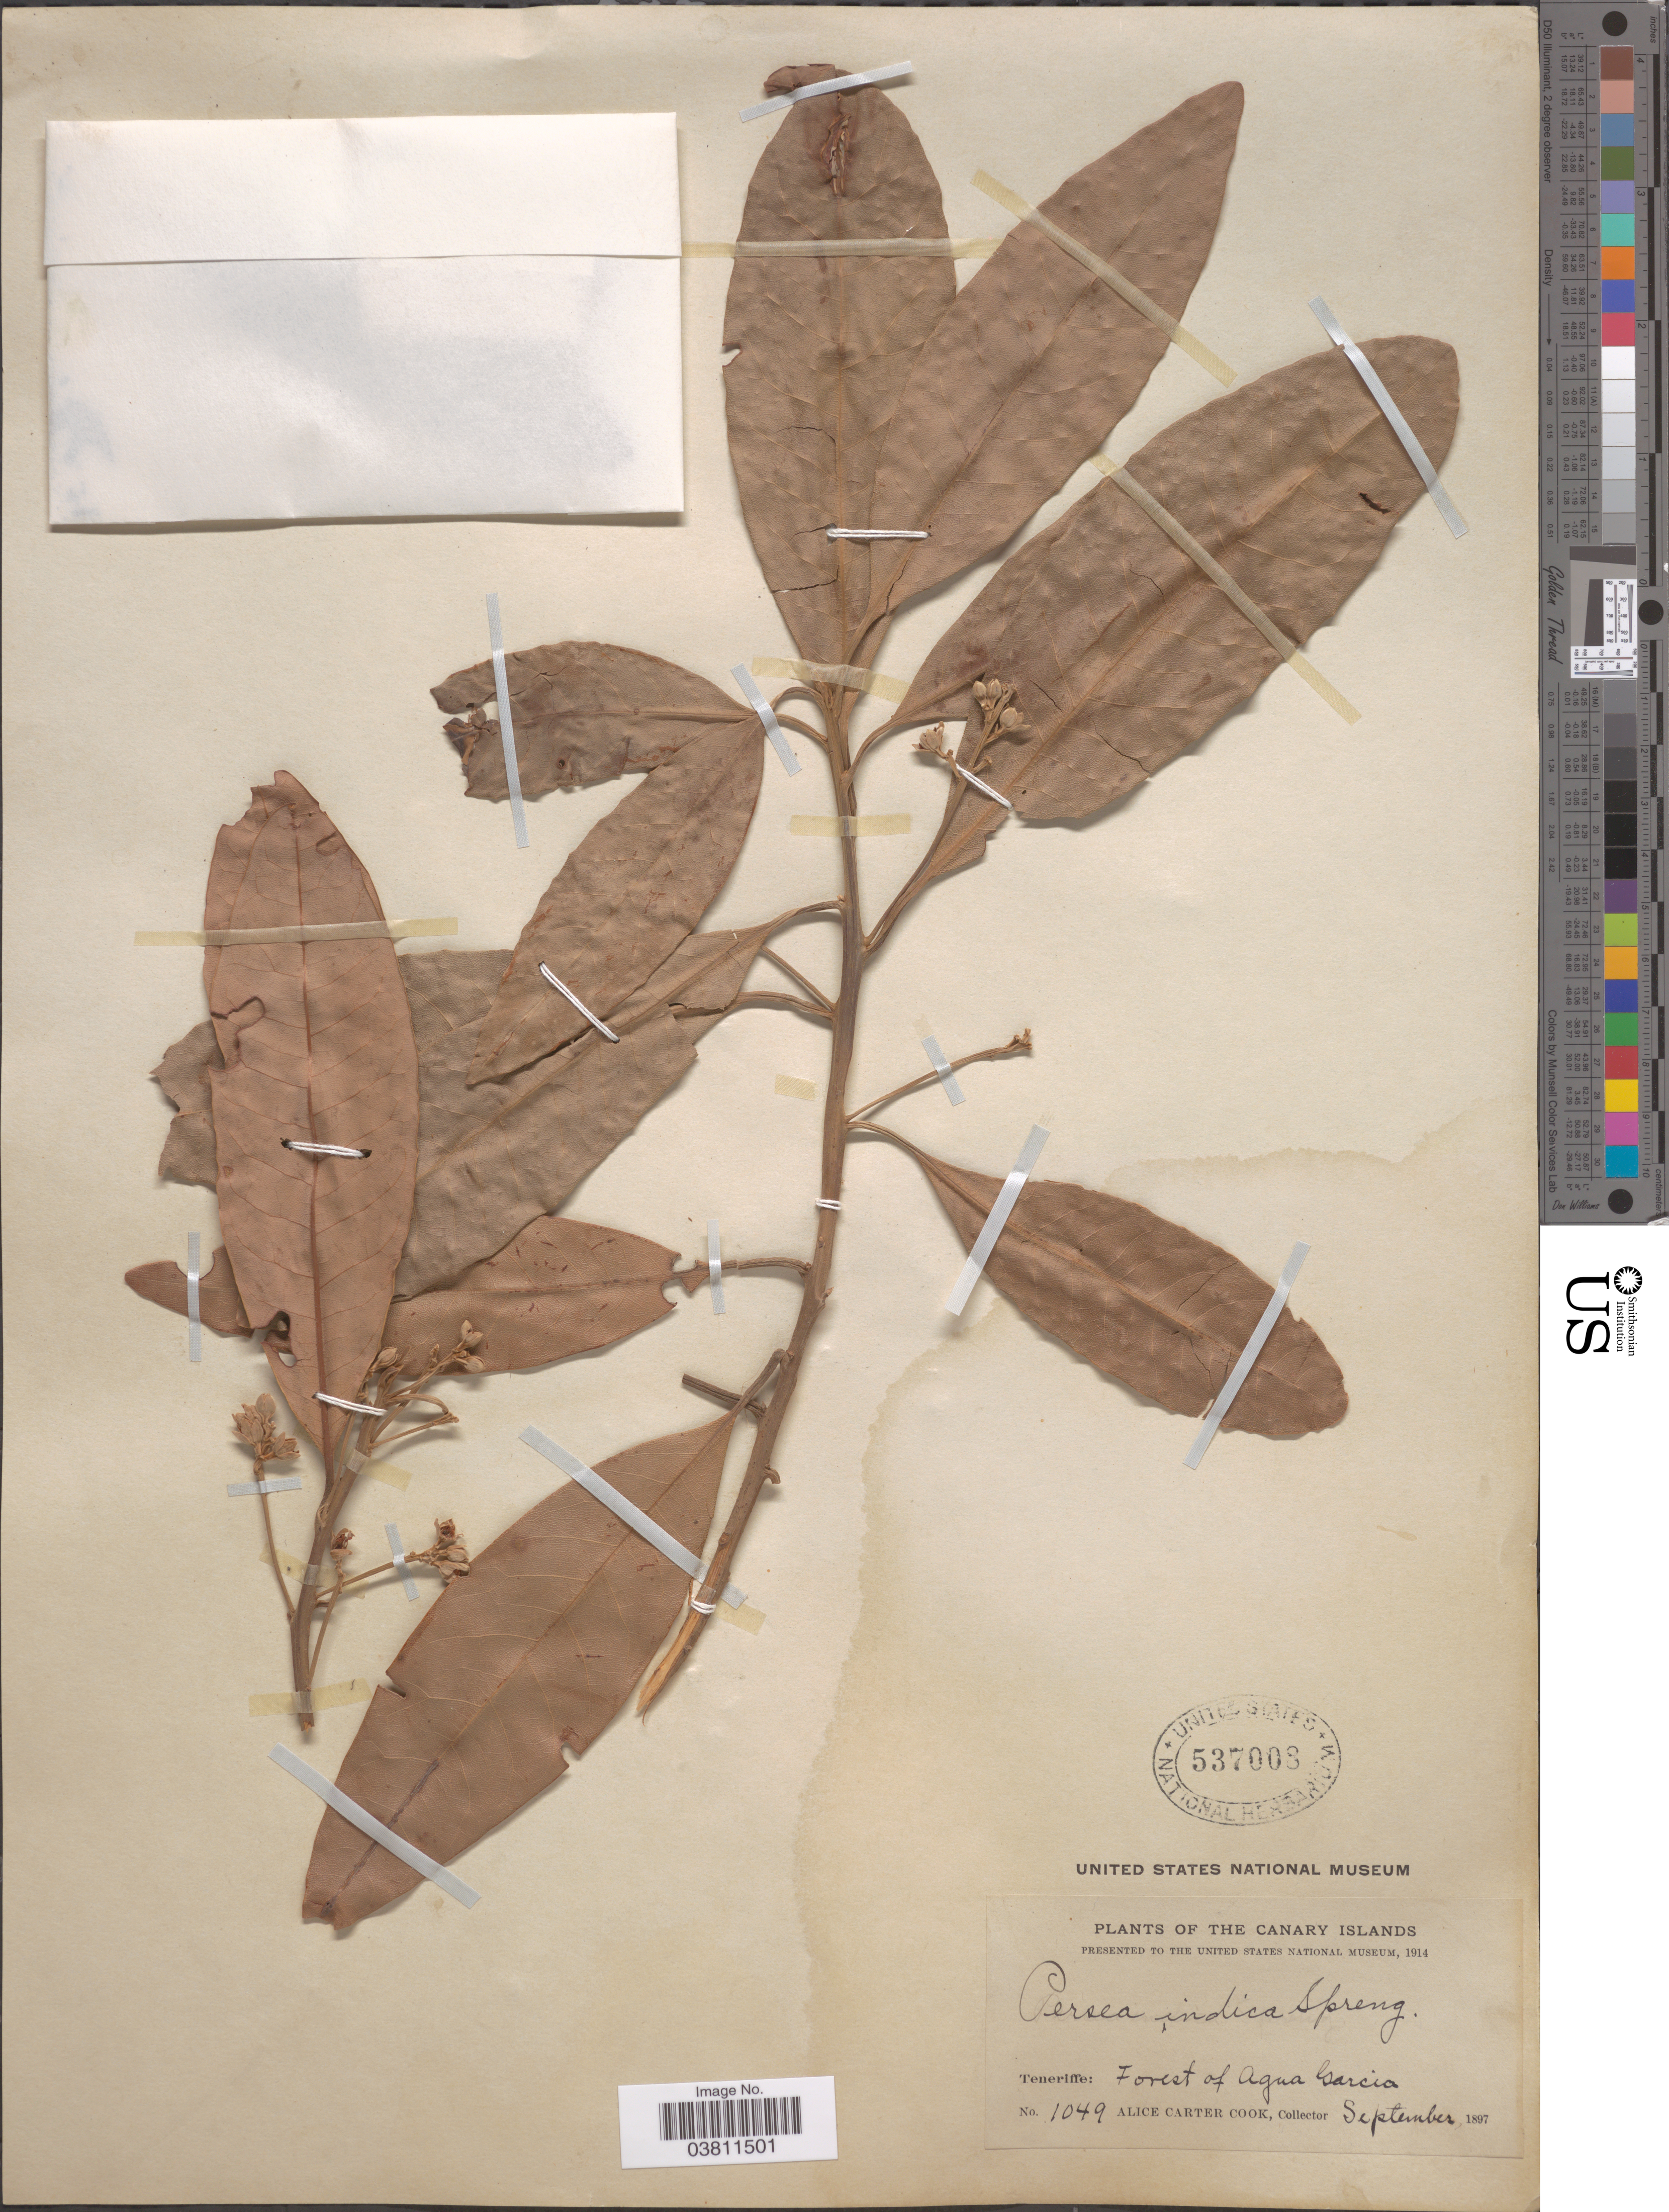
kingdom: Plantae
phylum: Tracheophyta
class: Magnoliopsida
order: Laurales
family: Lauraceae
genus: Persea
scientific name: Persea indica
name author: Spreng.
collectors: Alice C. Cook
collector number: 1049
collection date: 1897-09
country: Spain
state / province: Canarias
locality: Canary Islands. Teneriffe: Forest of Agua Garcia.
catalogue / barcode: US 537008